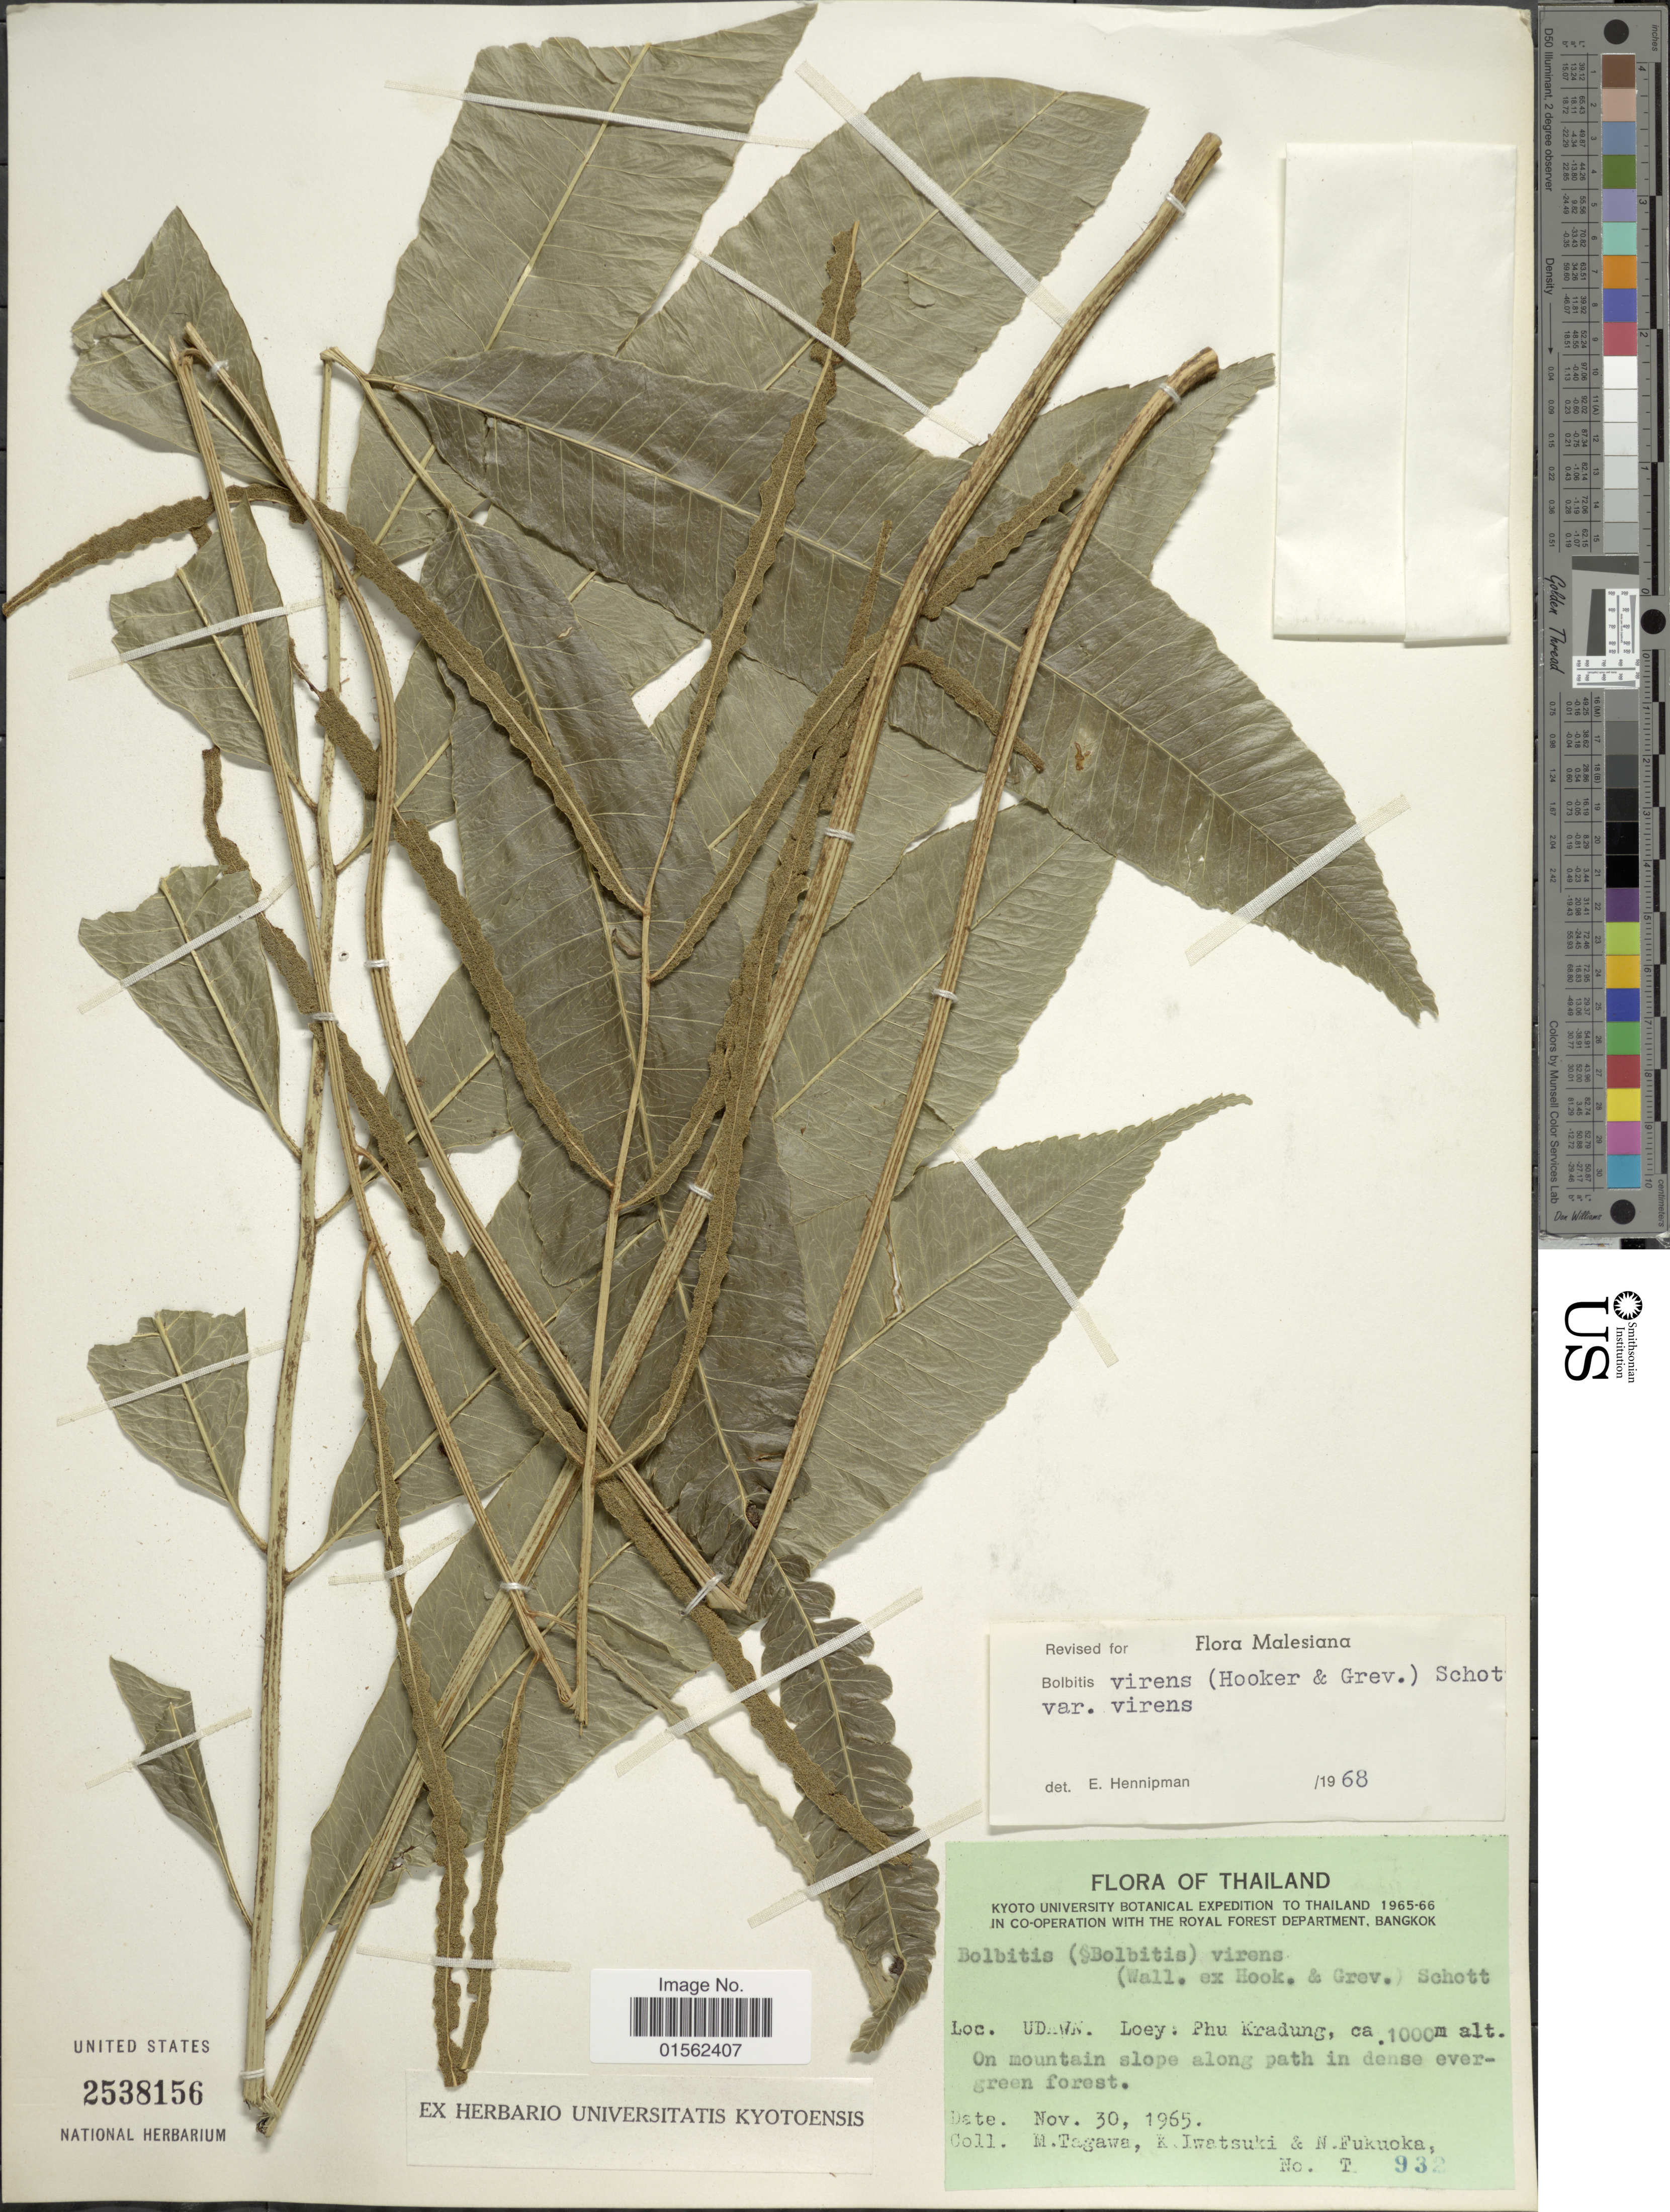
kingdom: Plantae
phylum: Tracheophyta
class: Polypodiopsida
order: Polypodiales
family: Dryopteridaceae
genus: Bolbitis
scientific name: Bolbitis virens var. virens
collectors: M. Tagawa, K. Iwatsuki & N. Fukuoka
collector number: T932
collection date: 1965-11-30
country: Thailand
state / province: Loei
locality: Thailand, Udawn, Loey: Phoe Kradung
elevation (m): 1000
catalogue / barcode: US 2538156